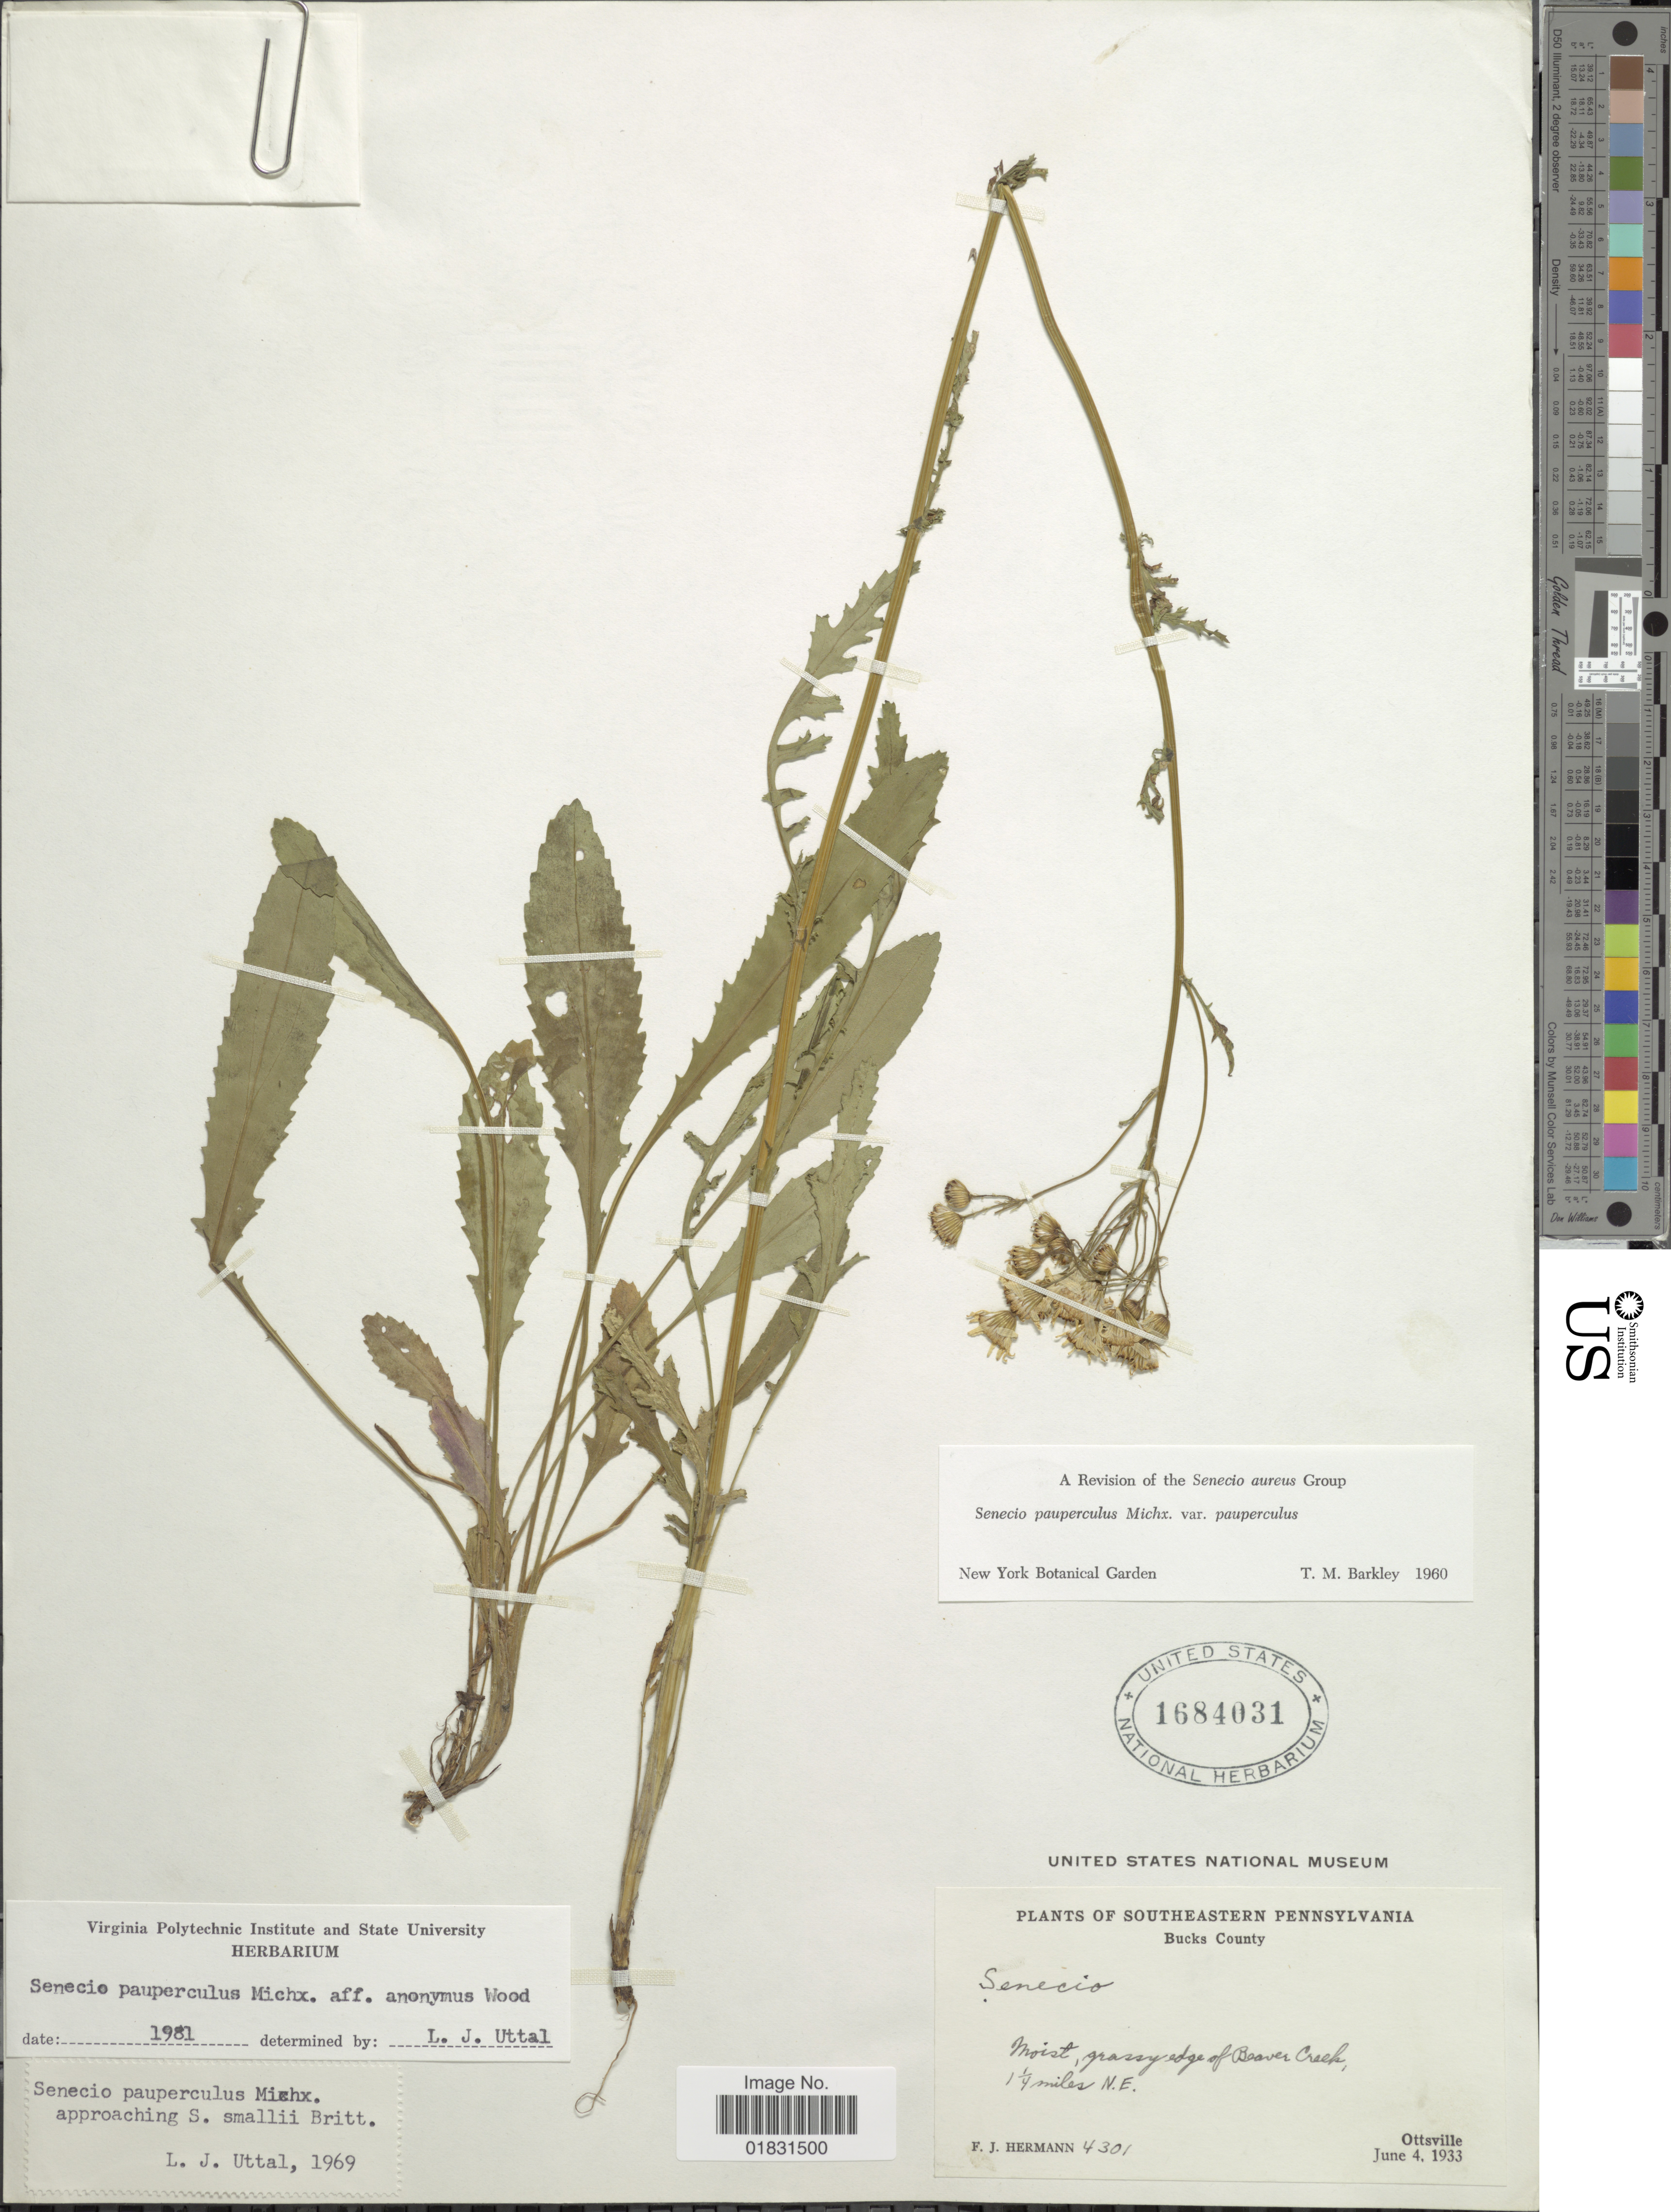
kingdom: Plantae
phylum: Tracheophyta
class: Magnoliopsida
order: Asterales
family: Asteraceae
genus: Packera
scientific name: Packera paupercula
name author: (Michx.) Á. Löve & D. Löve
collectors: F. Herman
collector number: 4301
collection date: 1933-06-04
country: United States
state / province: Pennsylvania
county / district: Bucks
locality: Southeastern Pennsylvania, Bucks County, Moist, grassy edge of Beaver Creek, 1¼ miles N.E. Ottsville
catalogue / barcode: US 1684031